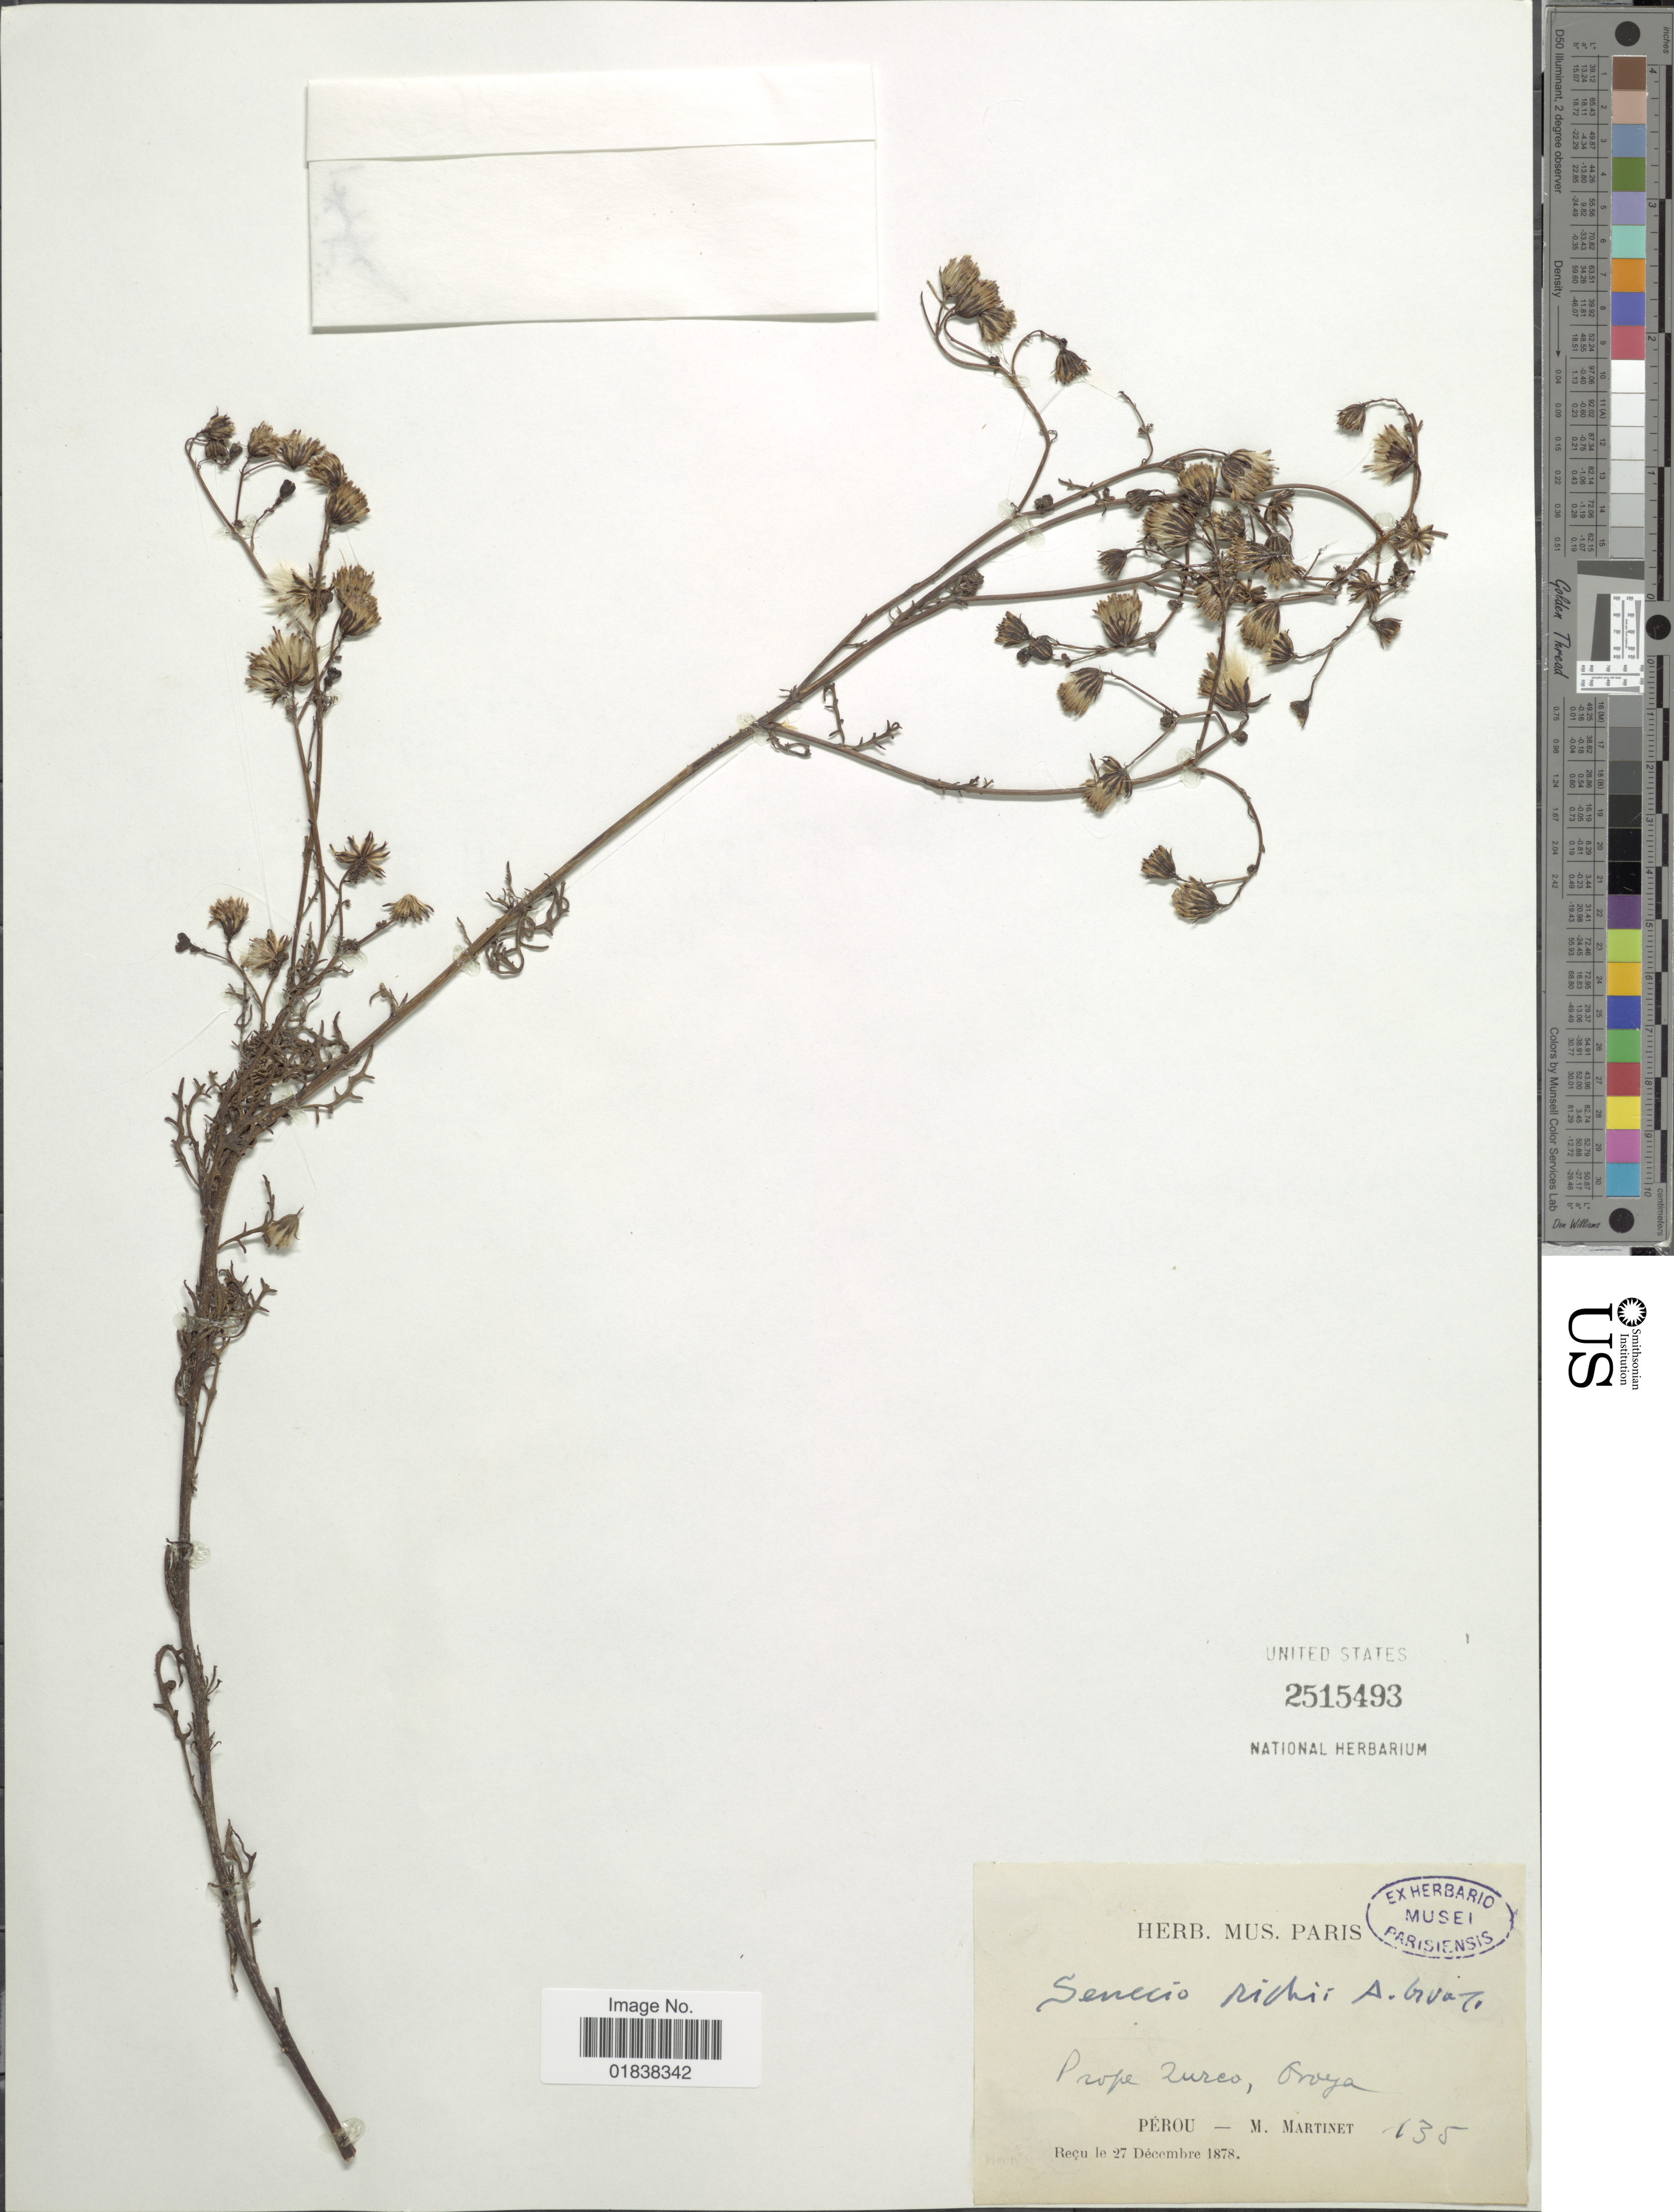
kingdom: Plantae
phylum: Tracheophyta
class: Magnoliopsida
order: Asterales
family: Asteraceae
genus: Senecio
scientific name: Senecio richii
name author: A. Gray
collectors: M. Martinet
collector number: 135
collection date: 1878-12-27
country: Peru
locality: Prope Zurco, Oroya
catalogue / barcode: US 2515493